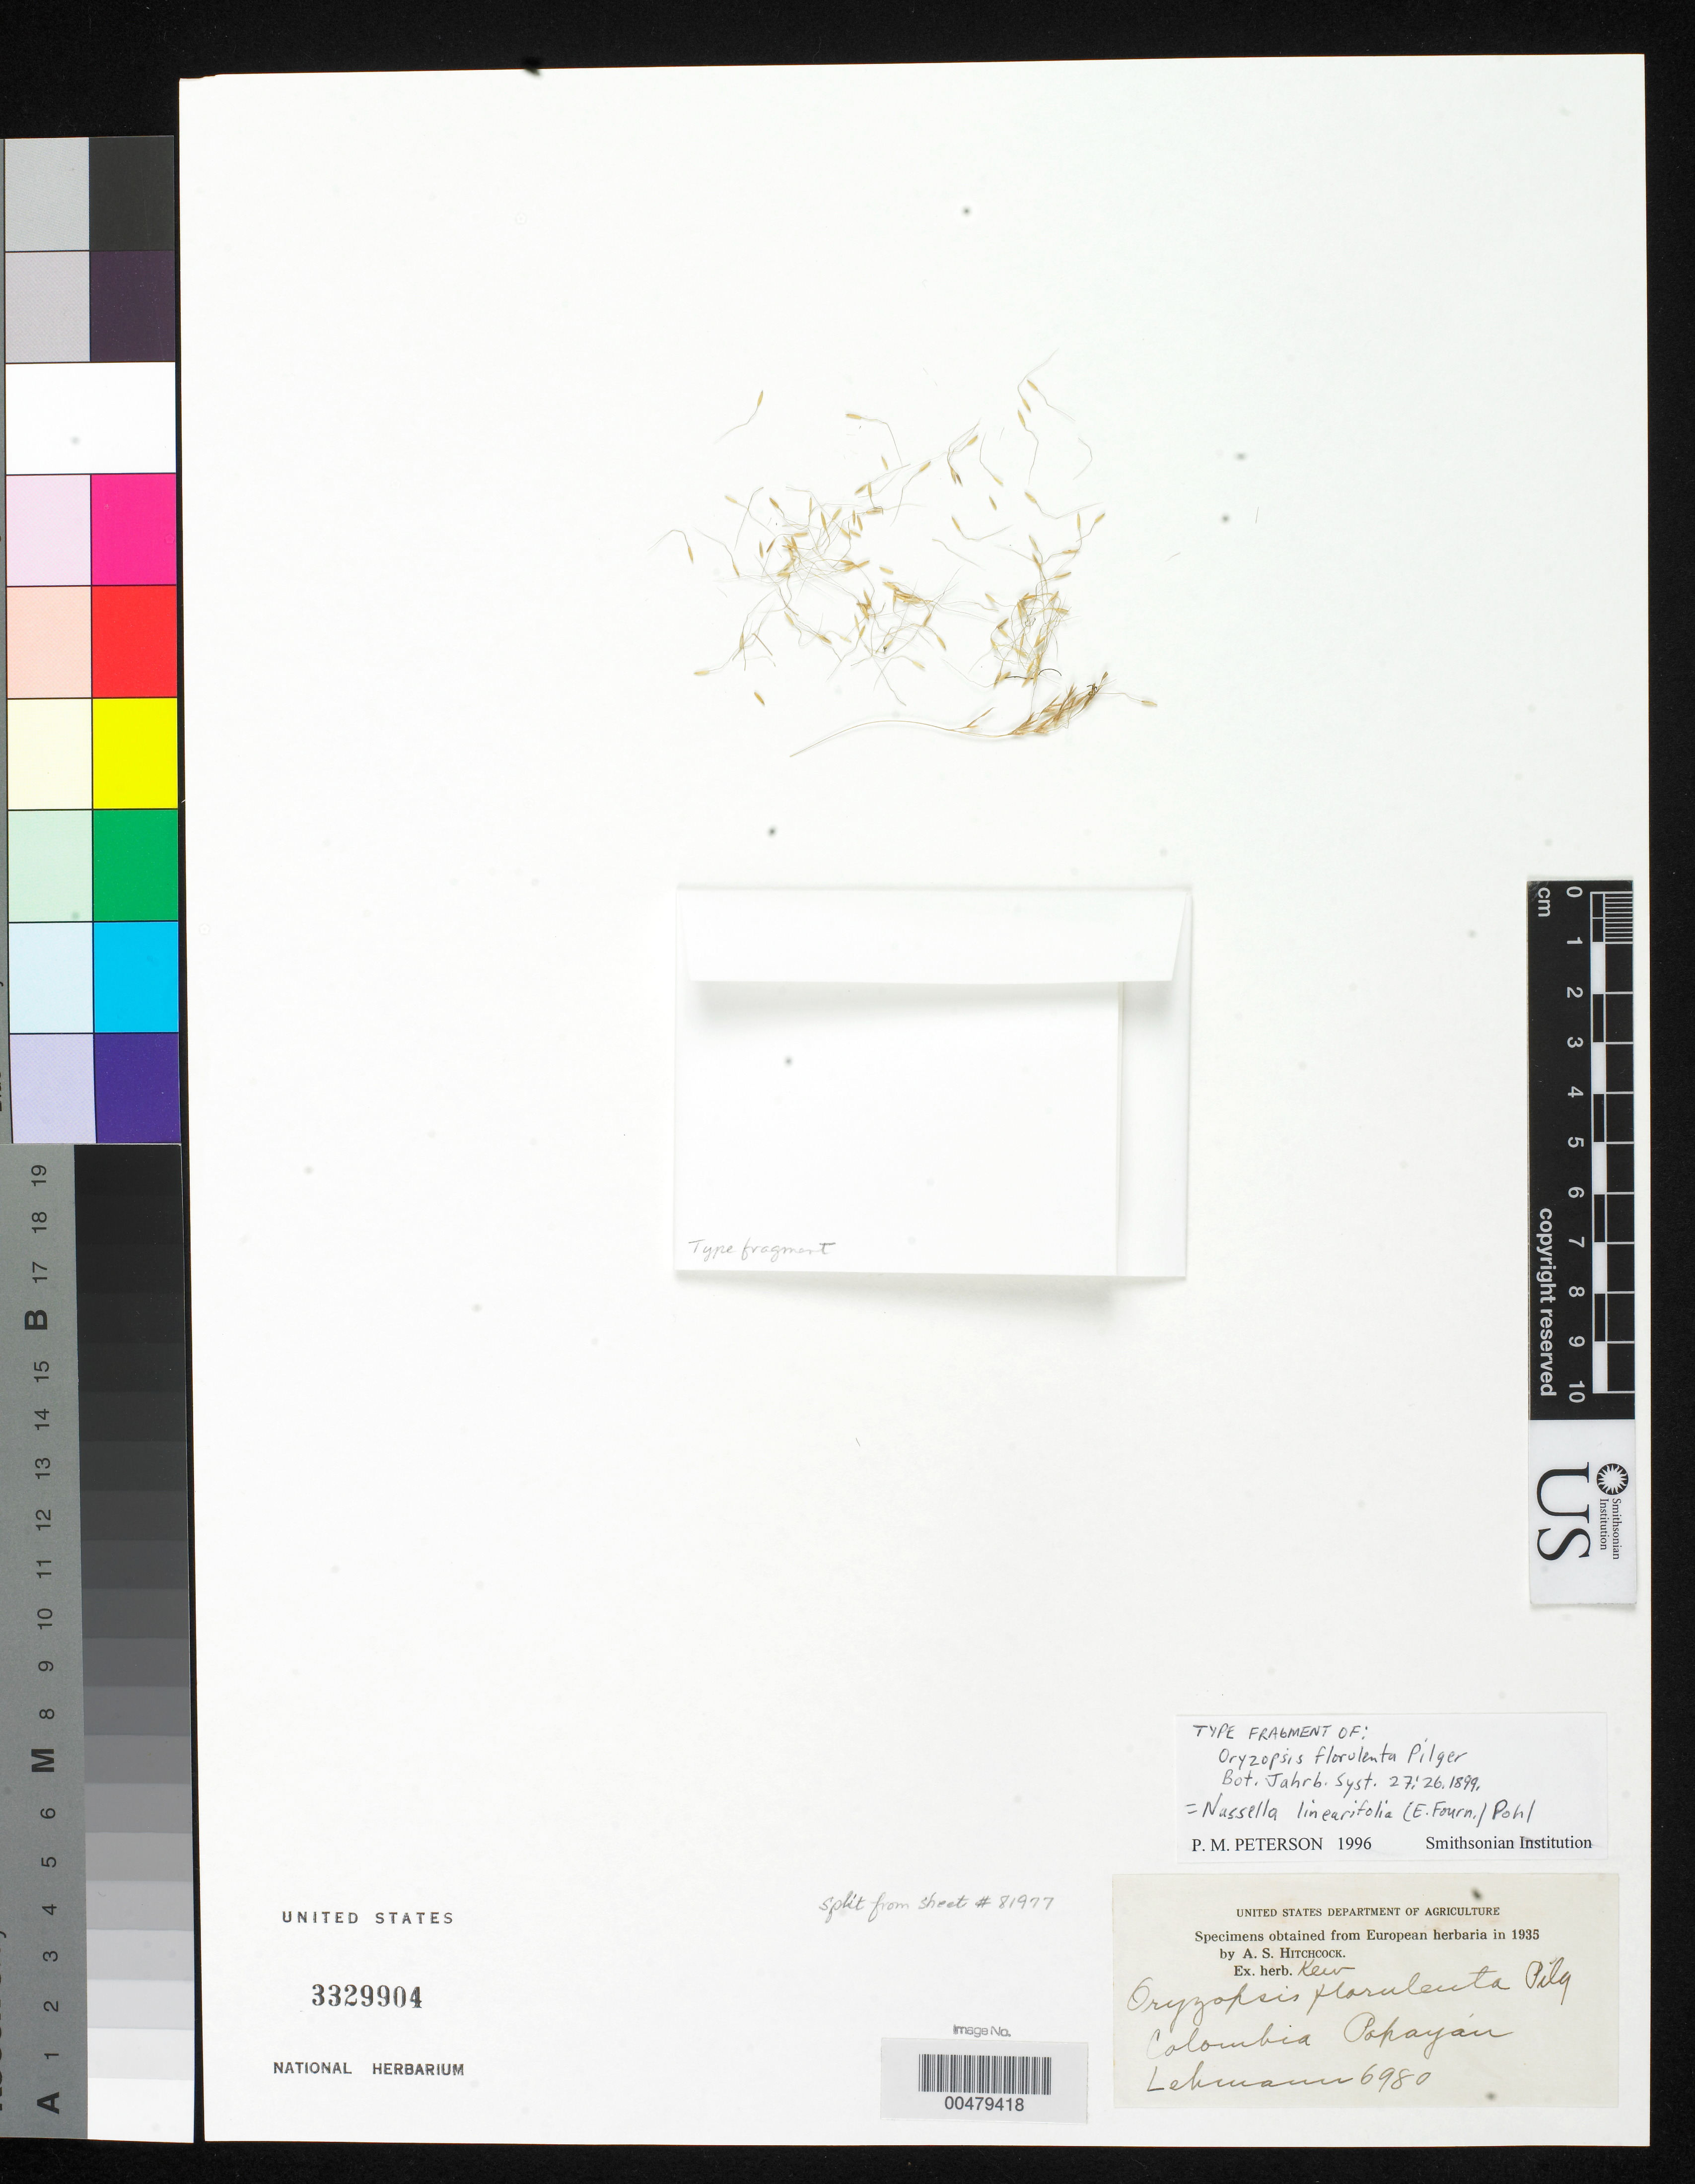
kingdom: Plantae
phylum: Tracheophyta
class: Liliopsida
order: Poales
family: Poaceae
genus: Oryzopsis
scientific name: Oryzopsis florulenta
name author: Pilg.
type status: Isotype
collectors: F. C. Lehmann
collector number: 6980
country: Colombia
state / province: Cauca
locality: Popayan.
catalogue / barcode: US 3329904